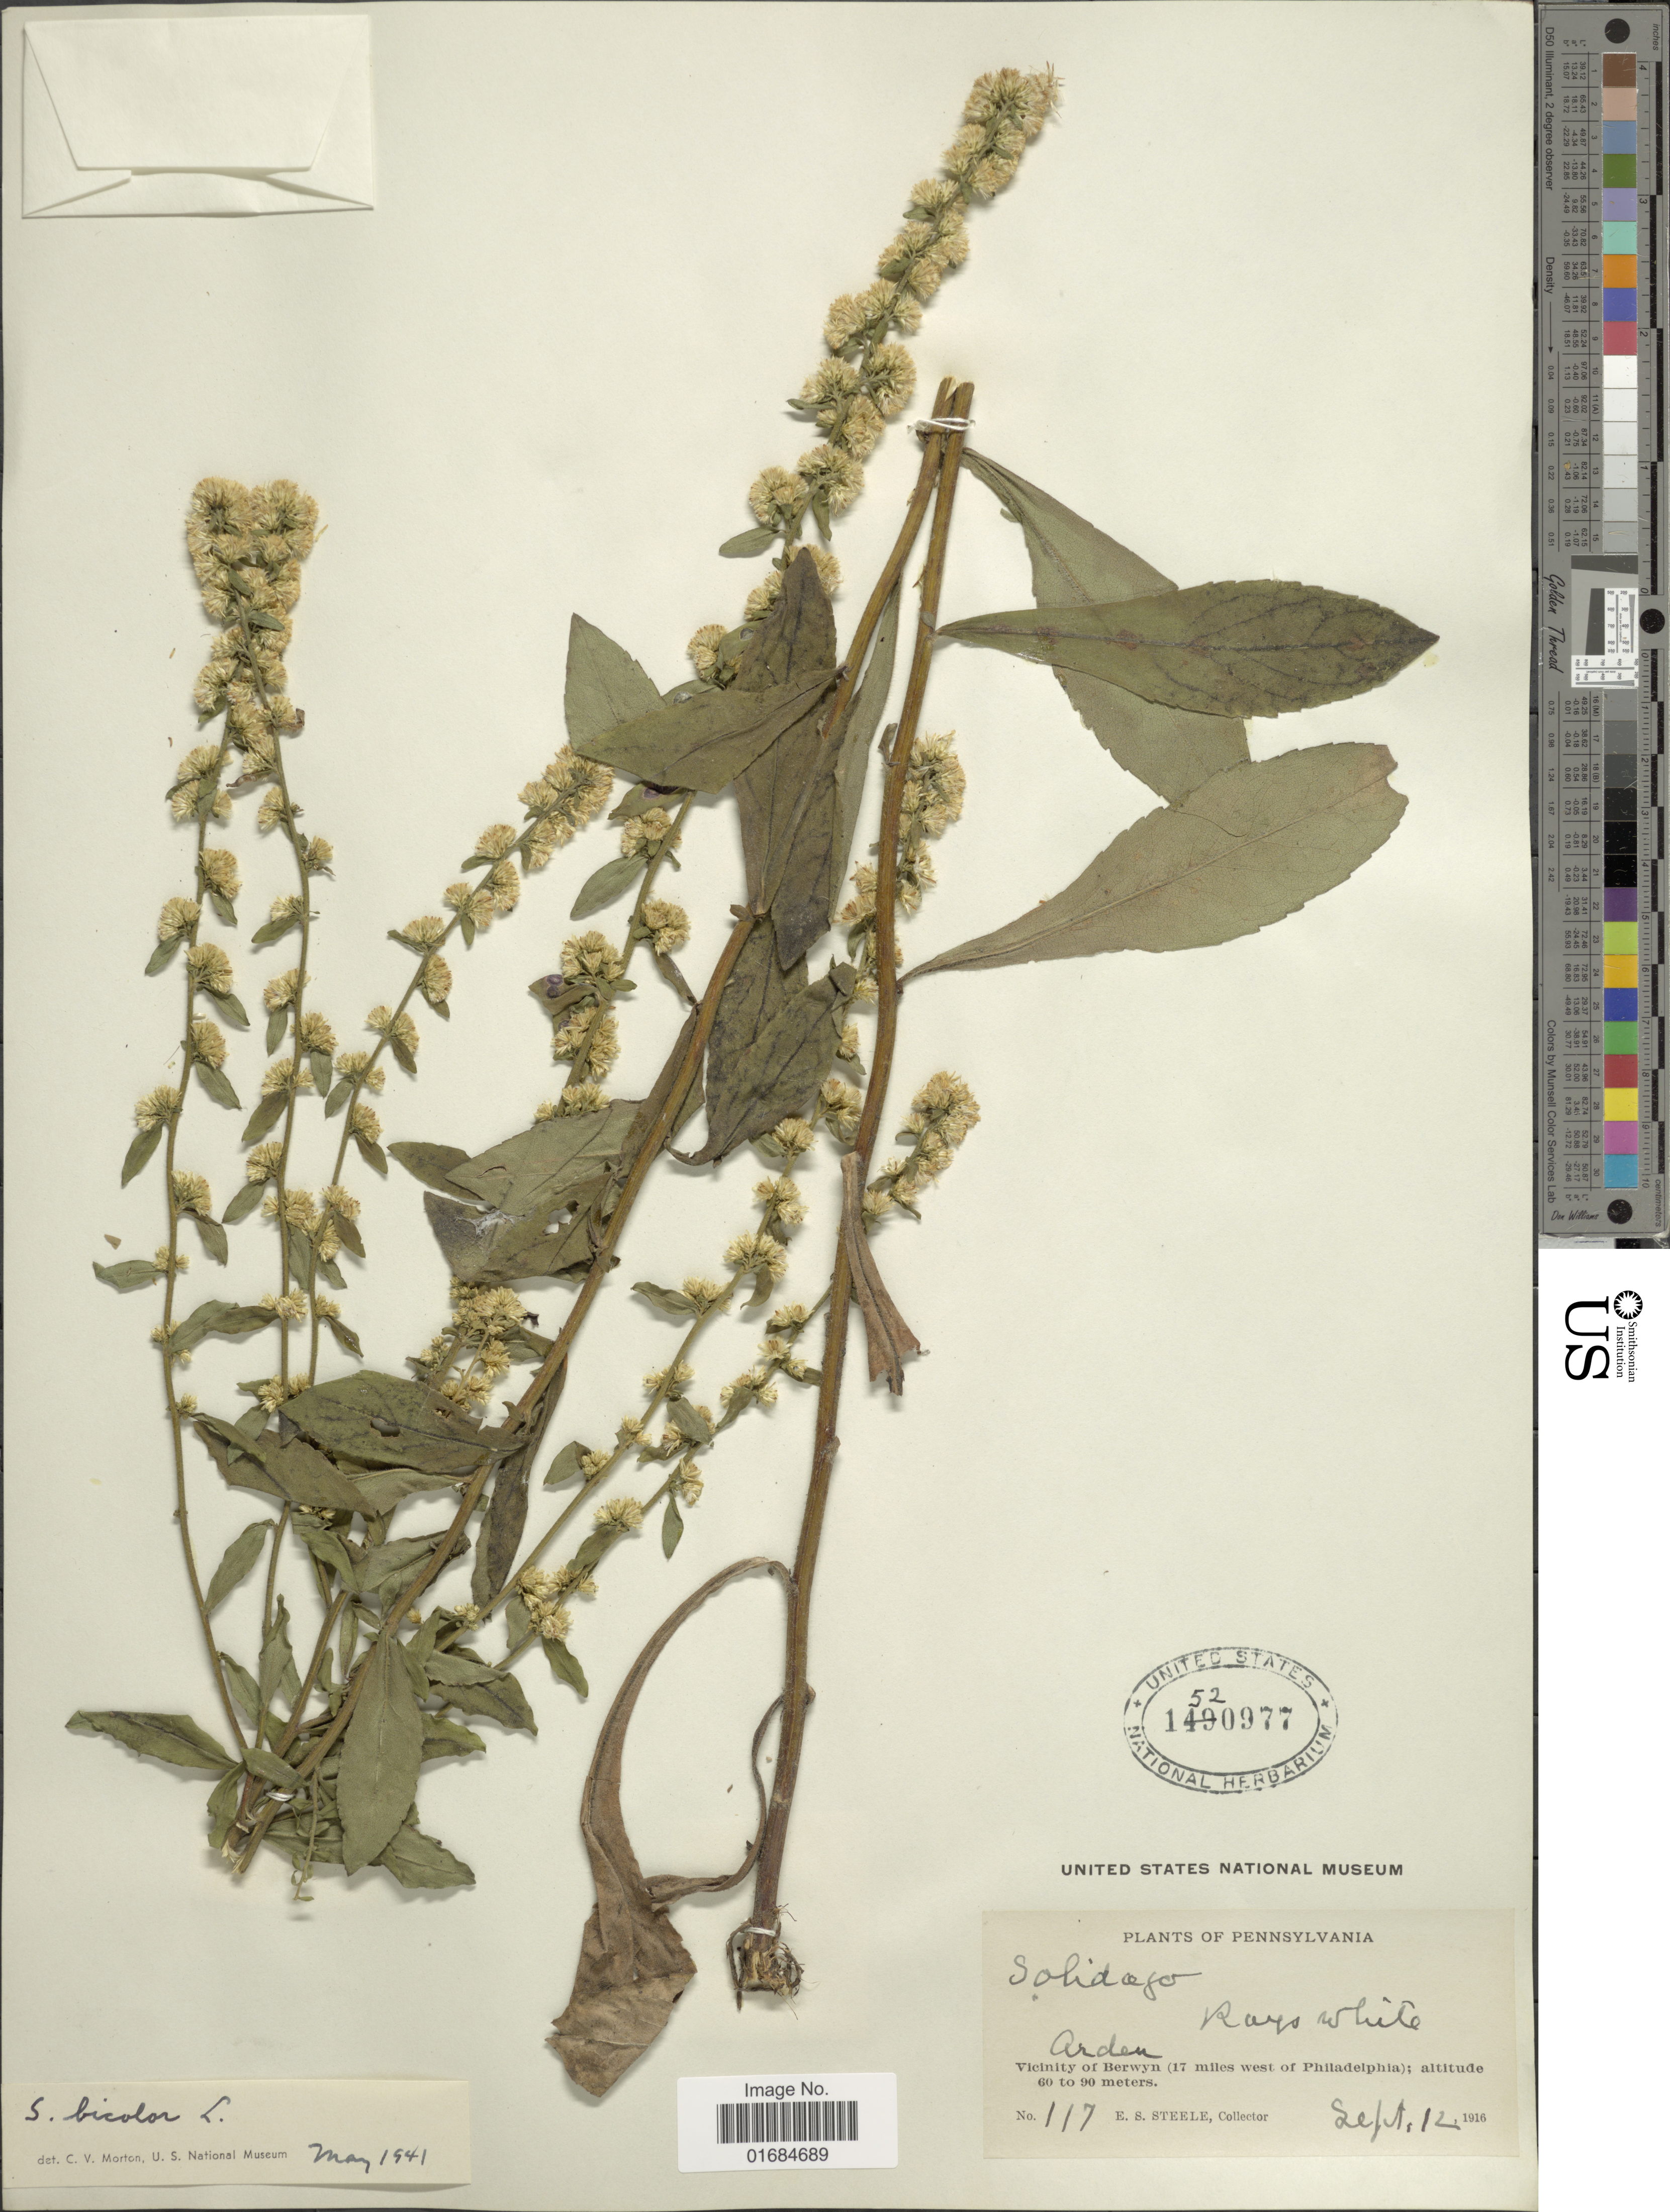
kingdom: Plantae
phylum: Tracheophyta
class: Magnoliopsida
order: Asterales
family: Asteraceae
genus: Solidago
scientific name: Solidago bicolor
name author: L.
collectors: E. Steele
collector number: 117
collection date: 1916-09-12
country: United States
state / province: Pennsylvania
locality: Vicinity of Berwyn (17 miles west of Philadelphia).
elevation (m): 60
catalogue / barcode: US 1520977